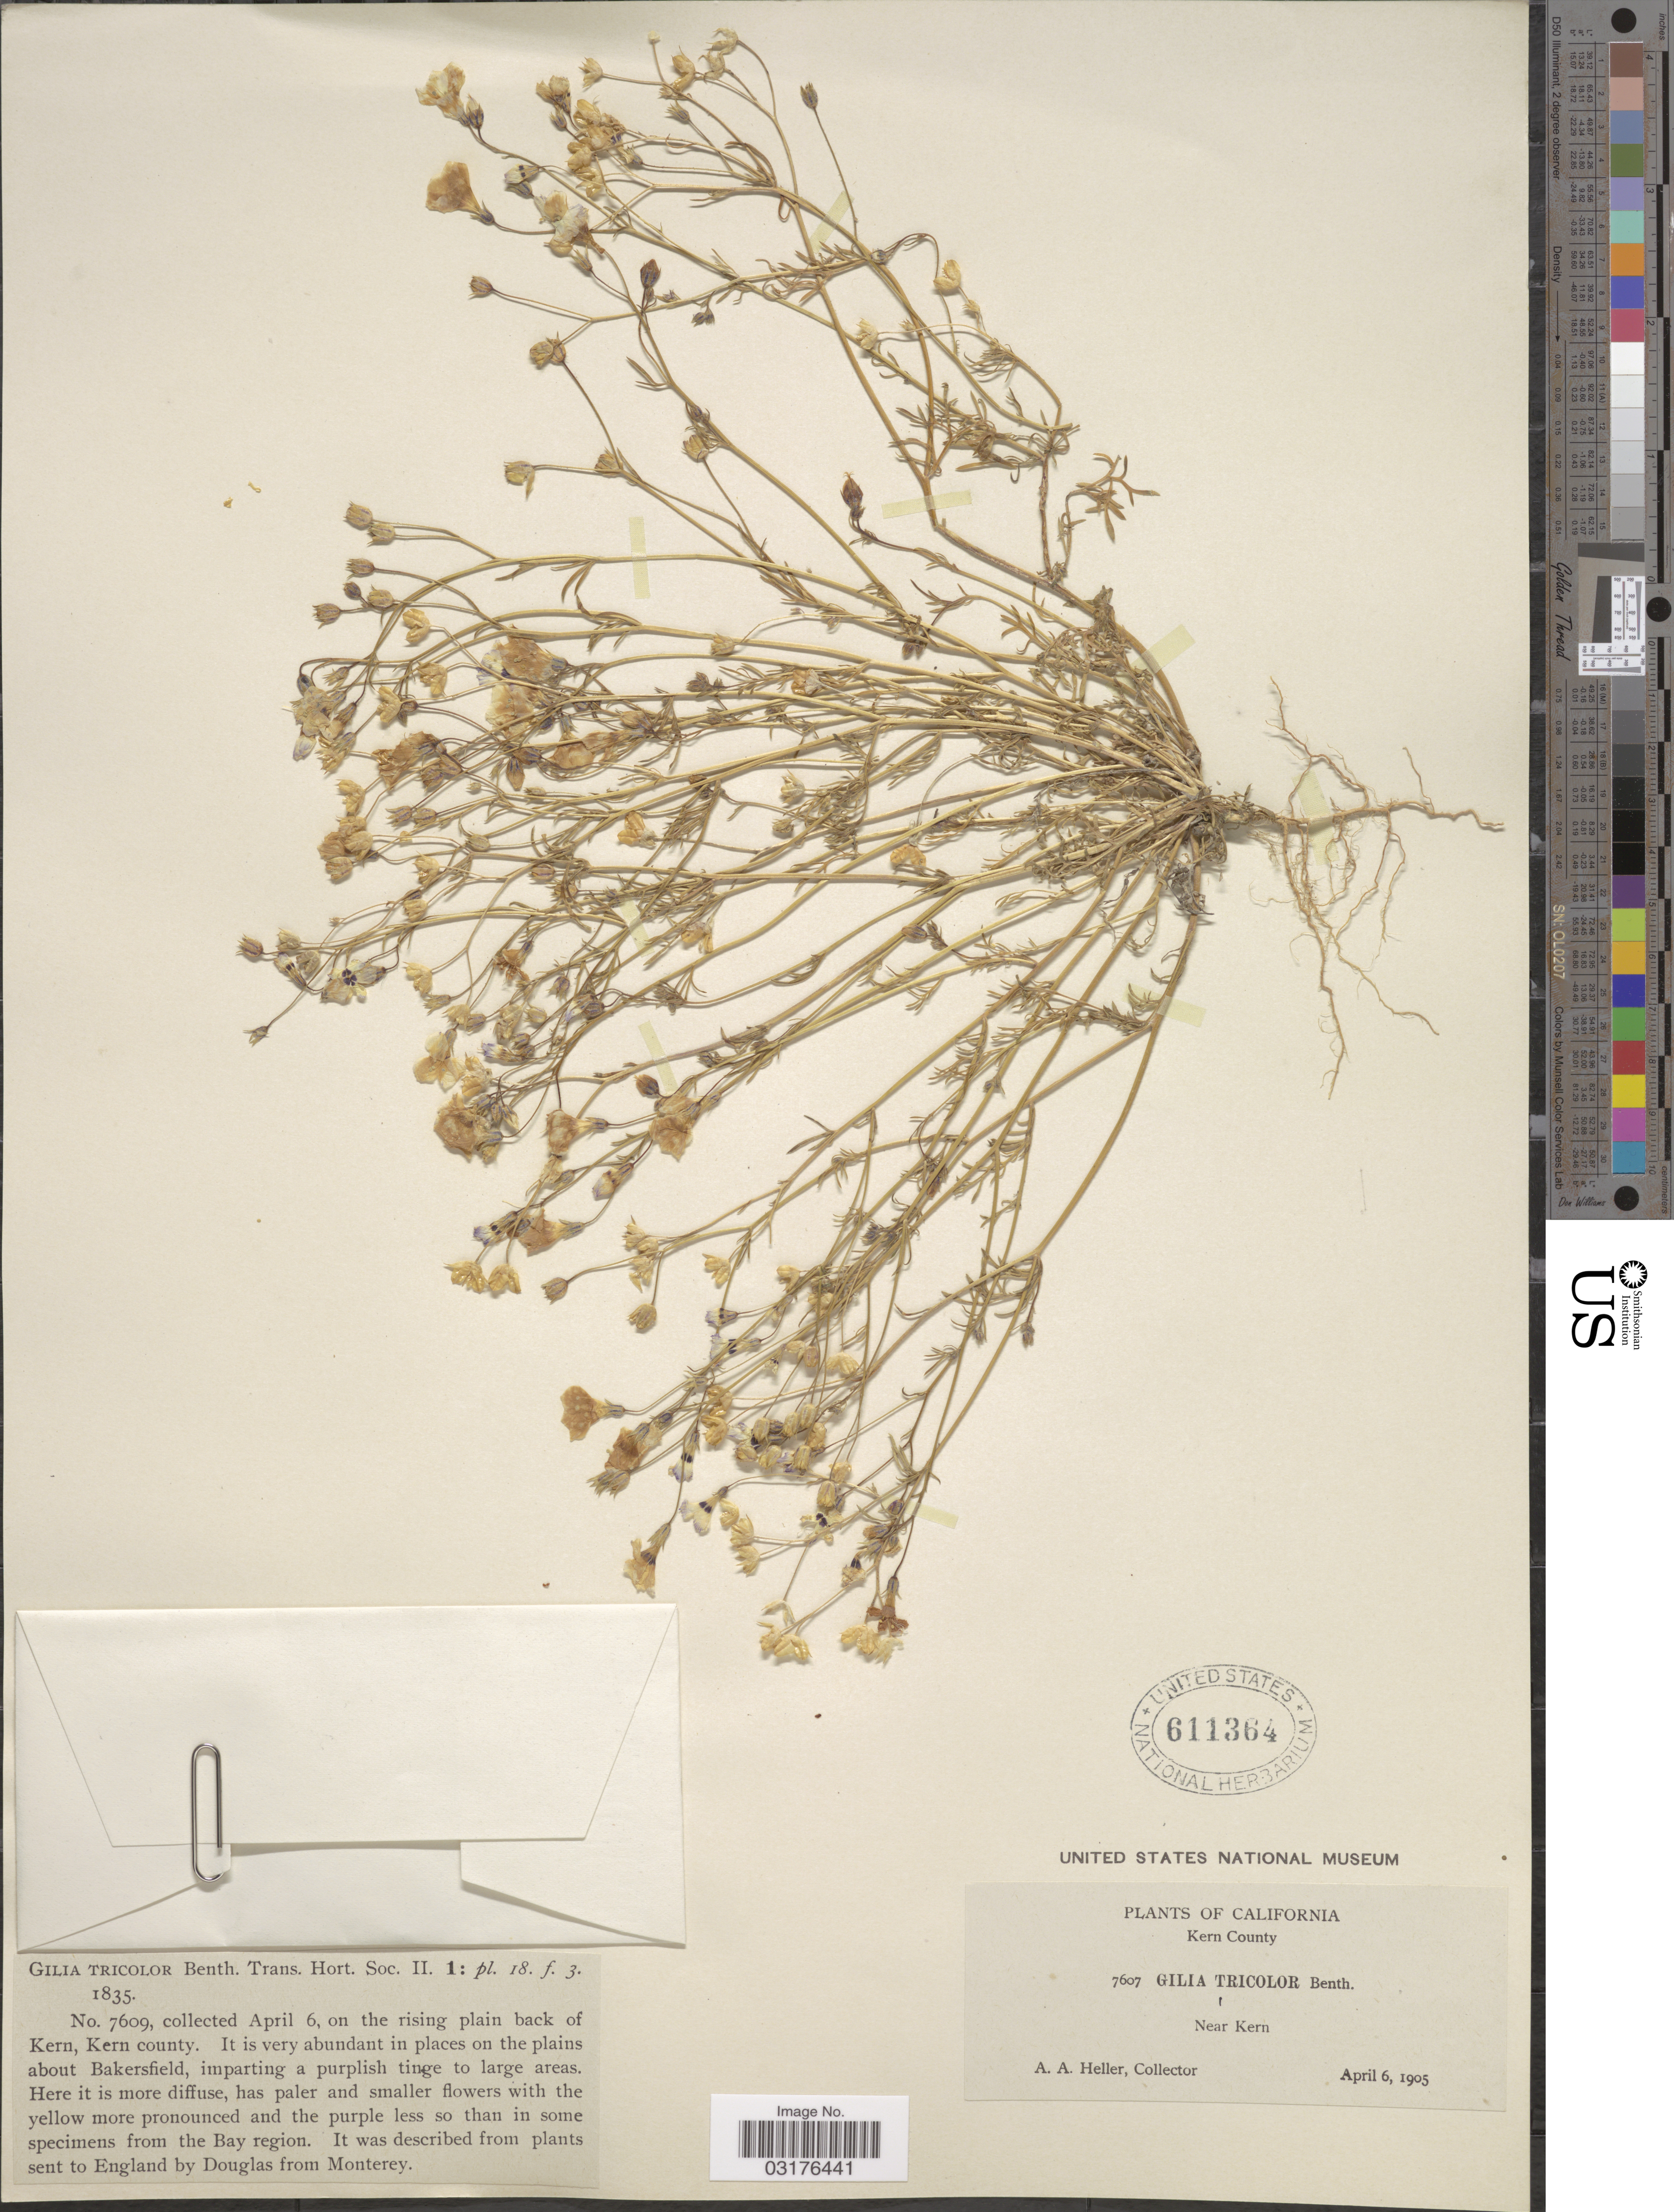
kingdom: Plantae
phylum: Tracheophyta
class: Magnoliopsida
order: Ericales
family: Polemoniaceae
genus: Gilia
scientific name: Gilia tricolor subsp. diffusa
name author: (Congdon) H. Mason & A.D. Grant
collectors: A. A. Heller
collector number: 7609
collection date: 1905-04-06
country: United States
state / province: California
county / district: Kern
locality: Kern County, Near Kern. On the rising plain back of Kern, Kern county.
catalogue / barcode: US 611364